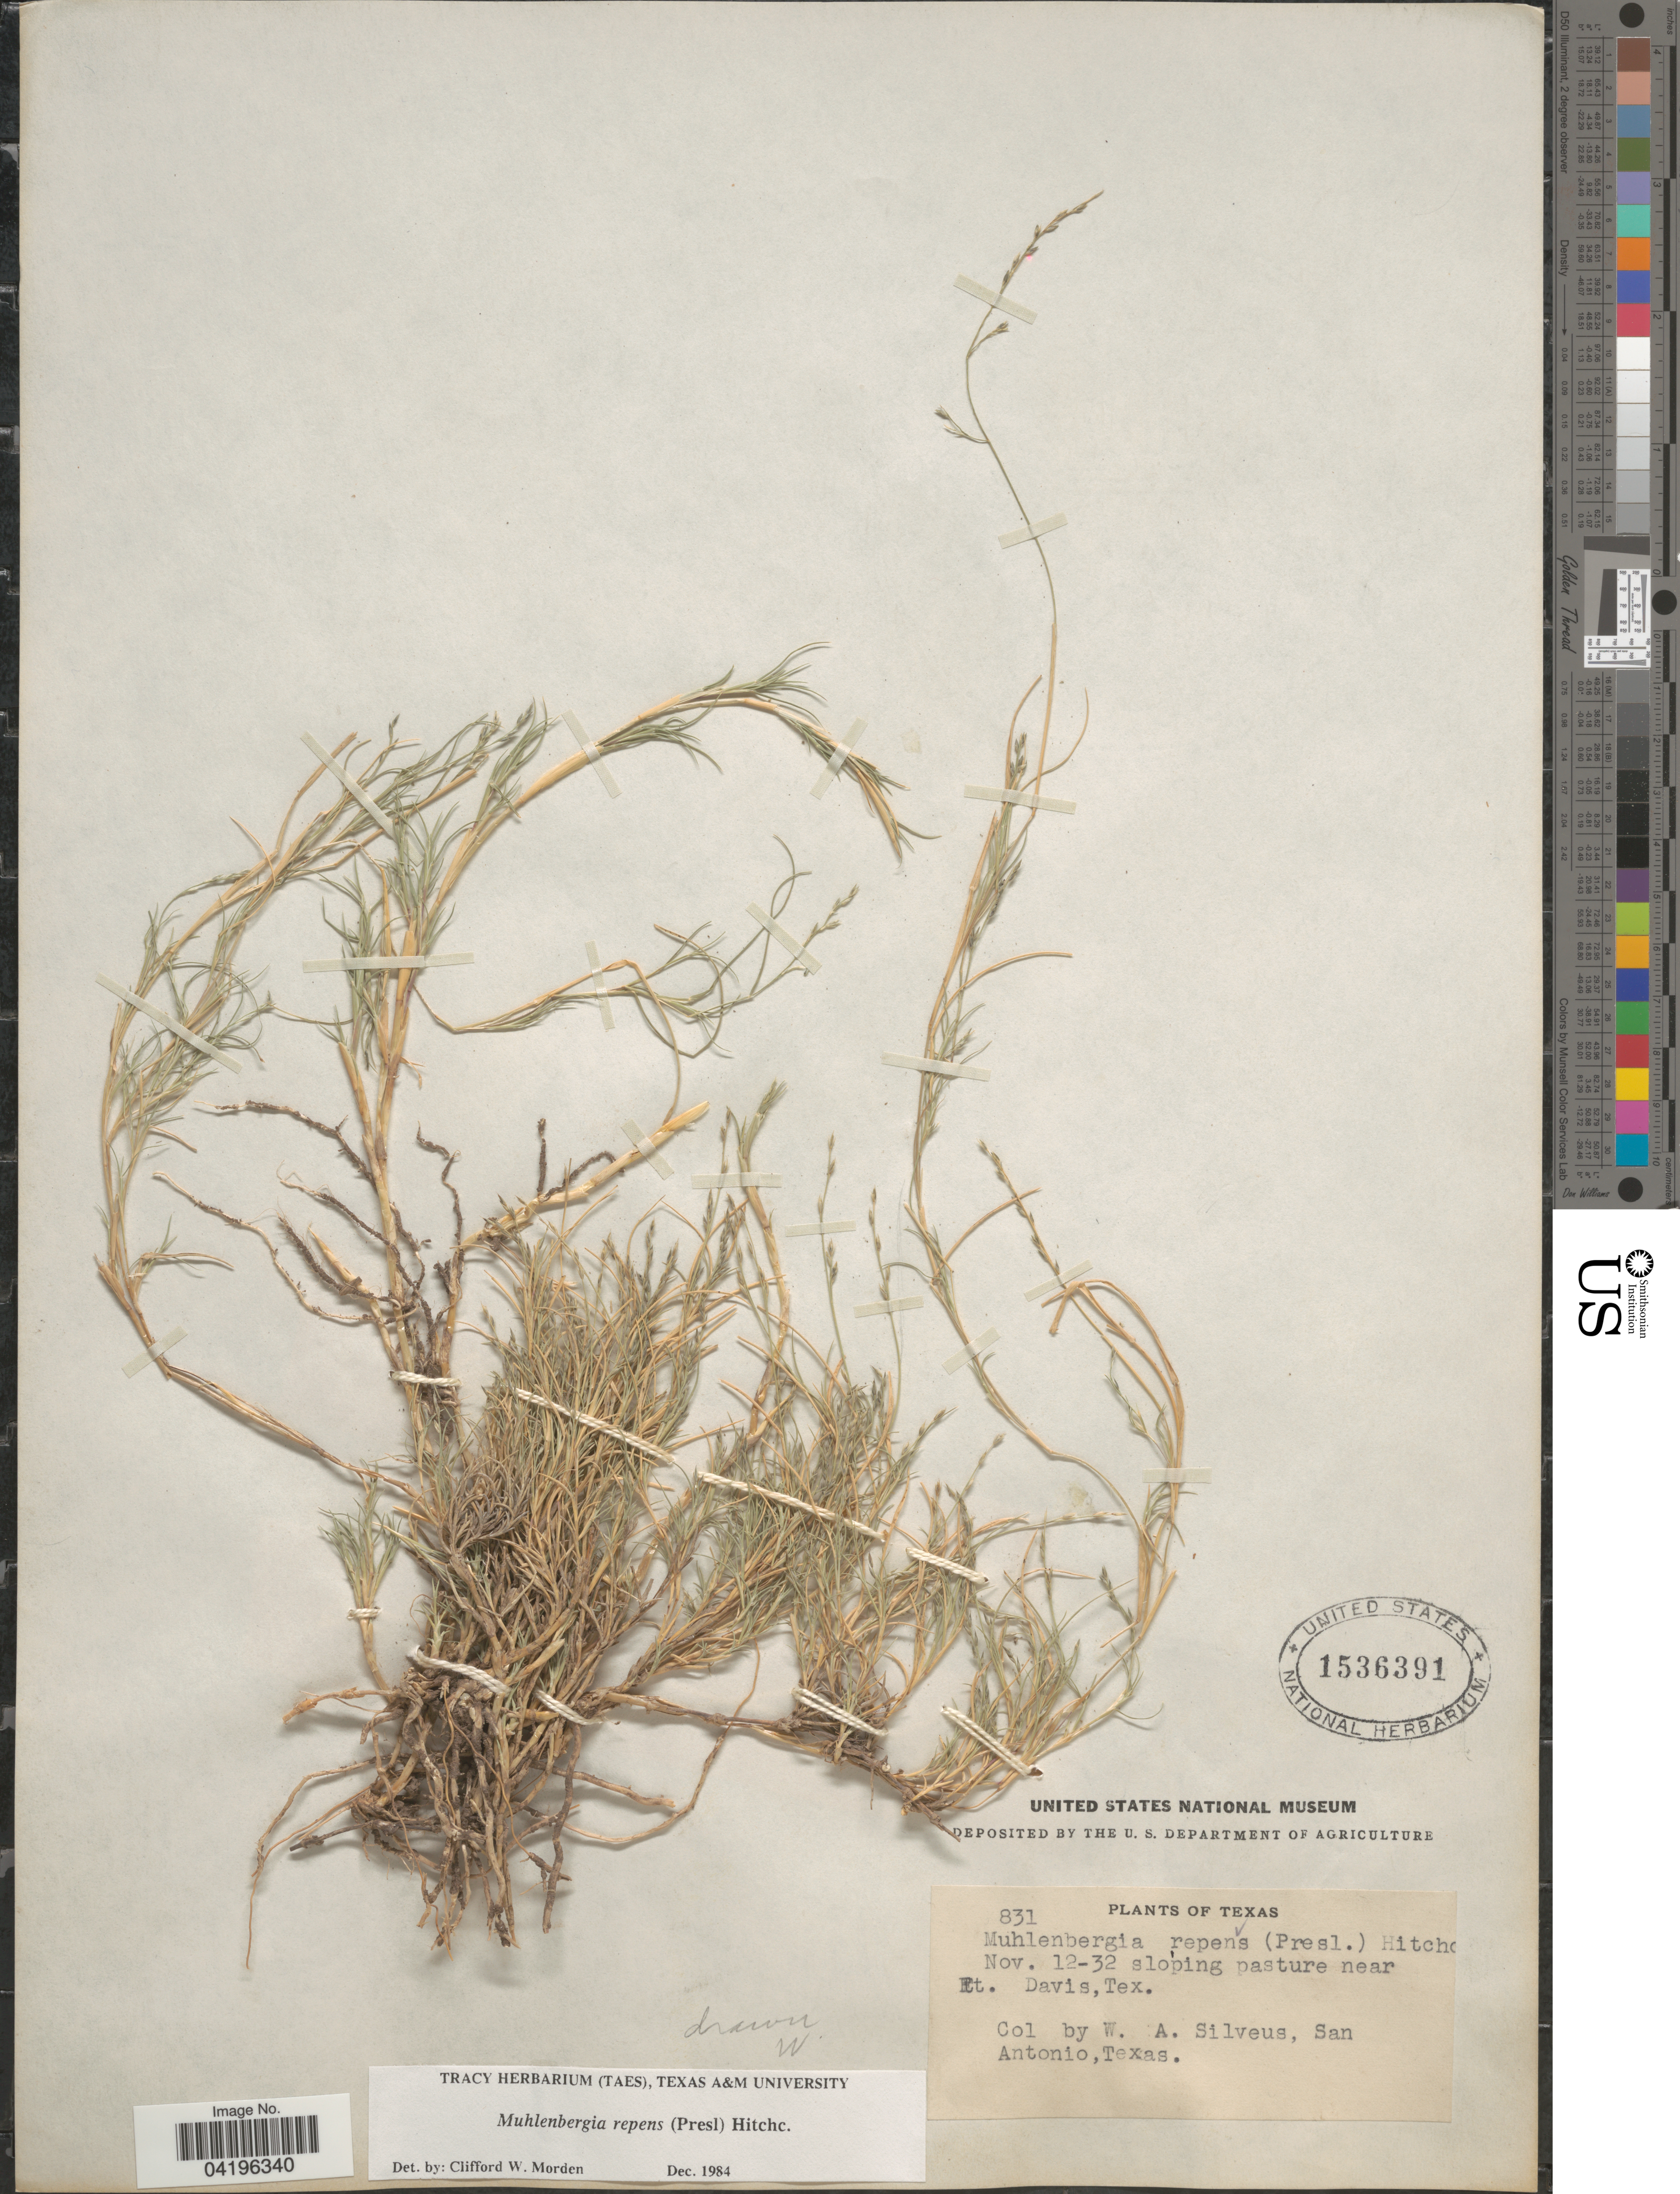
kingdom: Plantae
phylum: Tracheophyta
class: Liliopsida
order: Poales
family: Poaceae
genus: Muhlenbergia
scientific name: Muhlenbergia repens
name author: (J. Presl) Hitchc.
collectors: W. Silveus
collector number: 831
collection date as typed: Transcribed d/m/y: 12/11/32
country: United States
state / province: Texas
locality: Sloping pasture near Ft. Davis.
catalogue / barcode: US 1536391